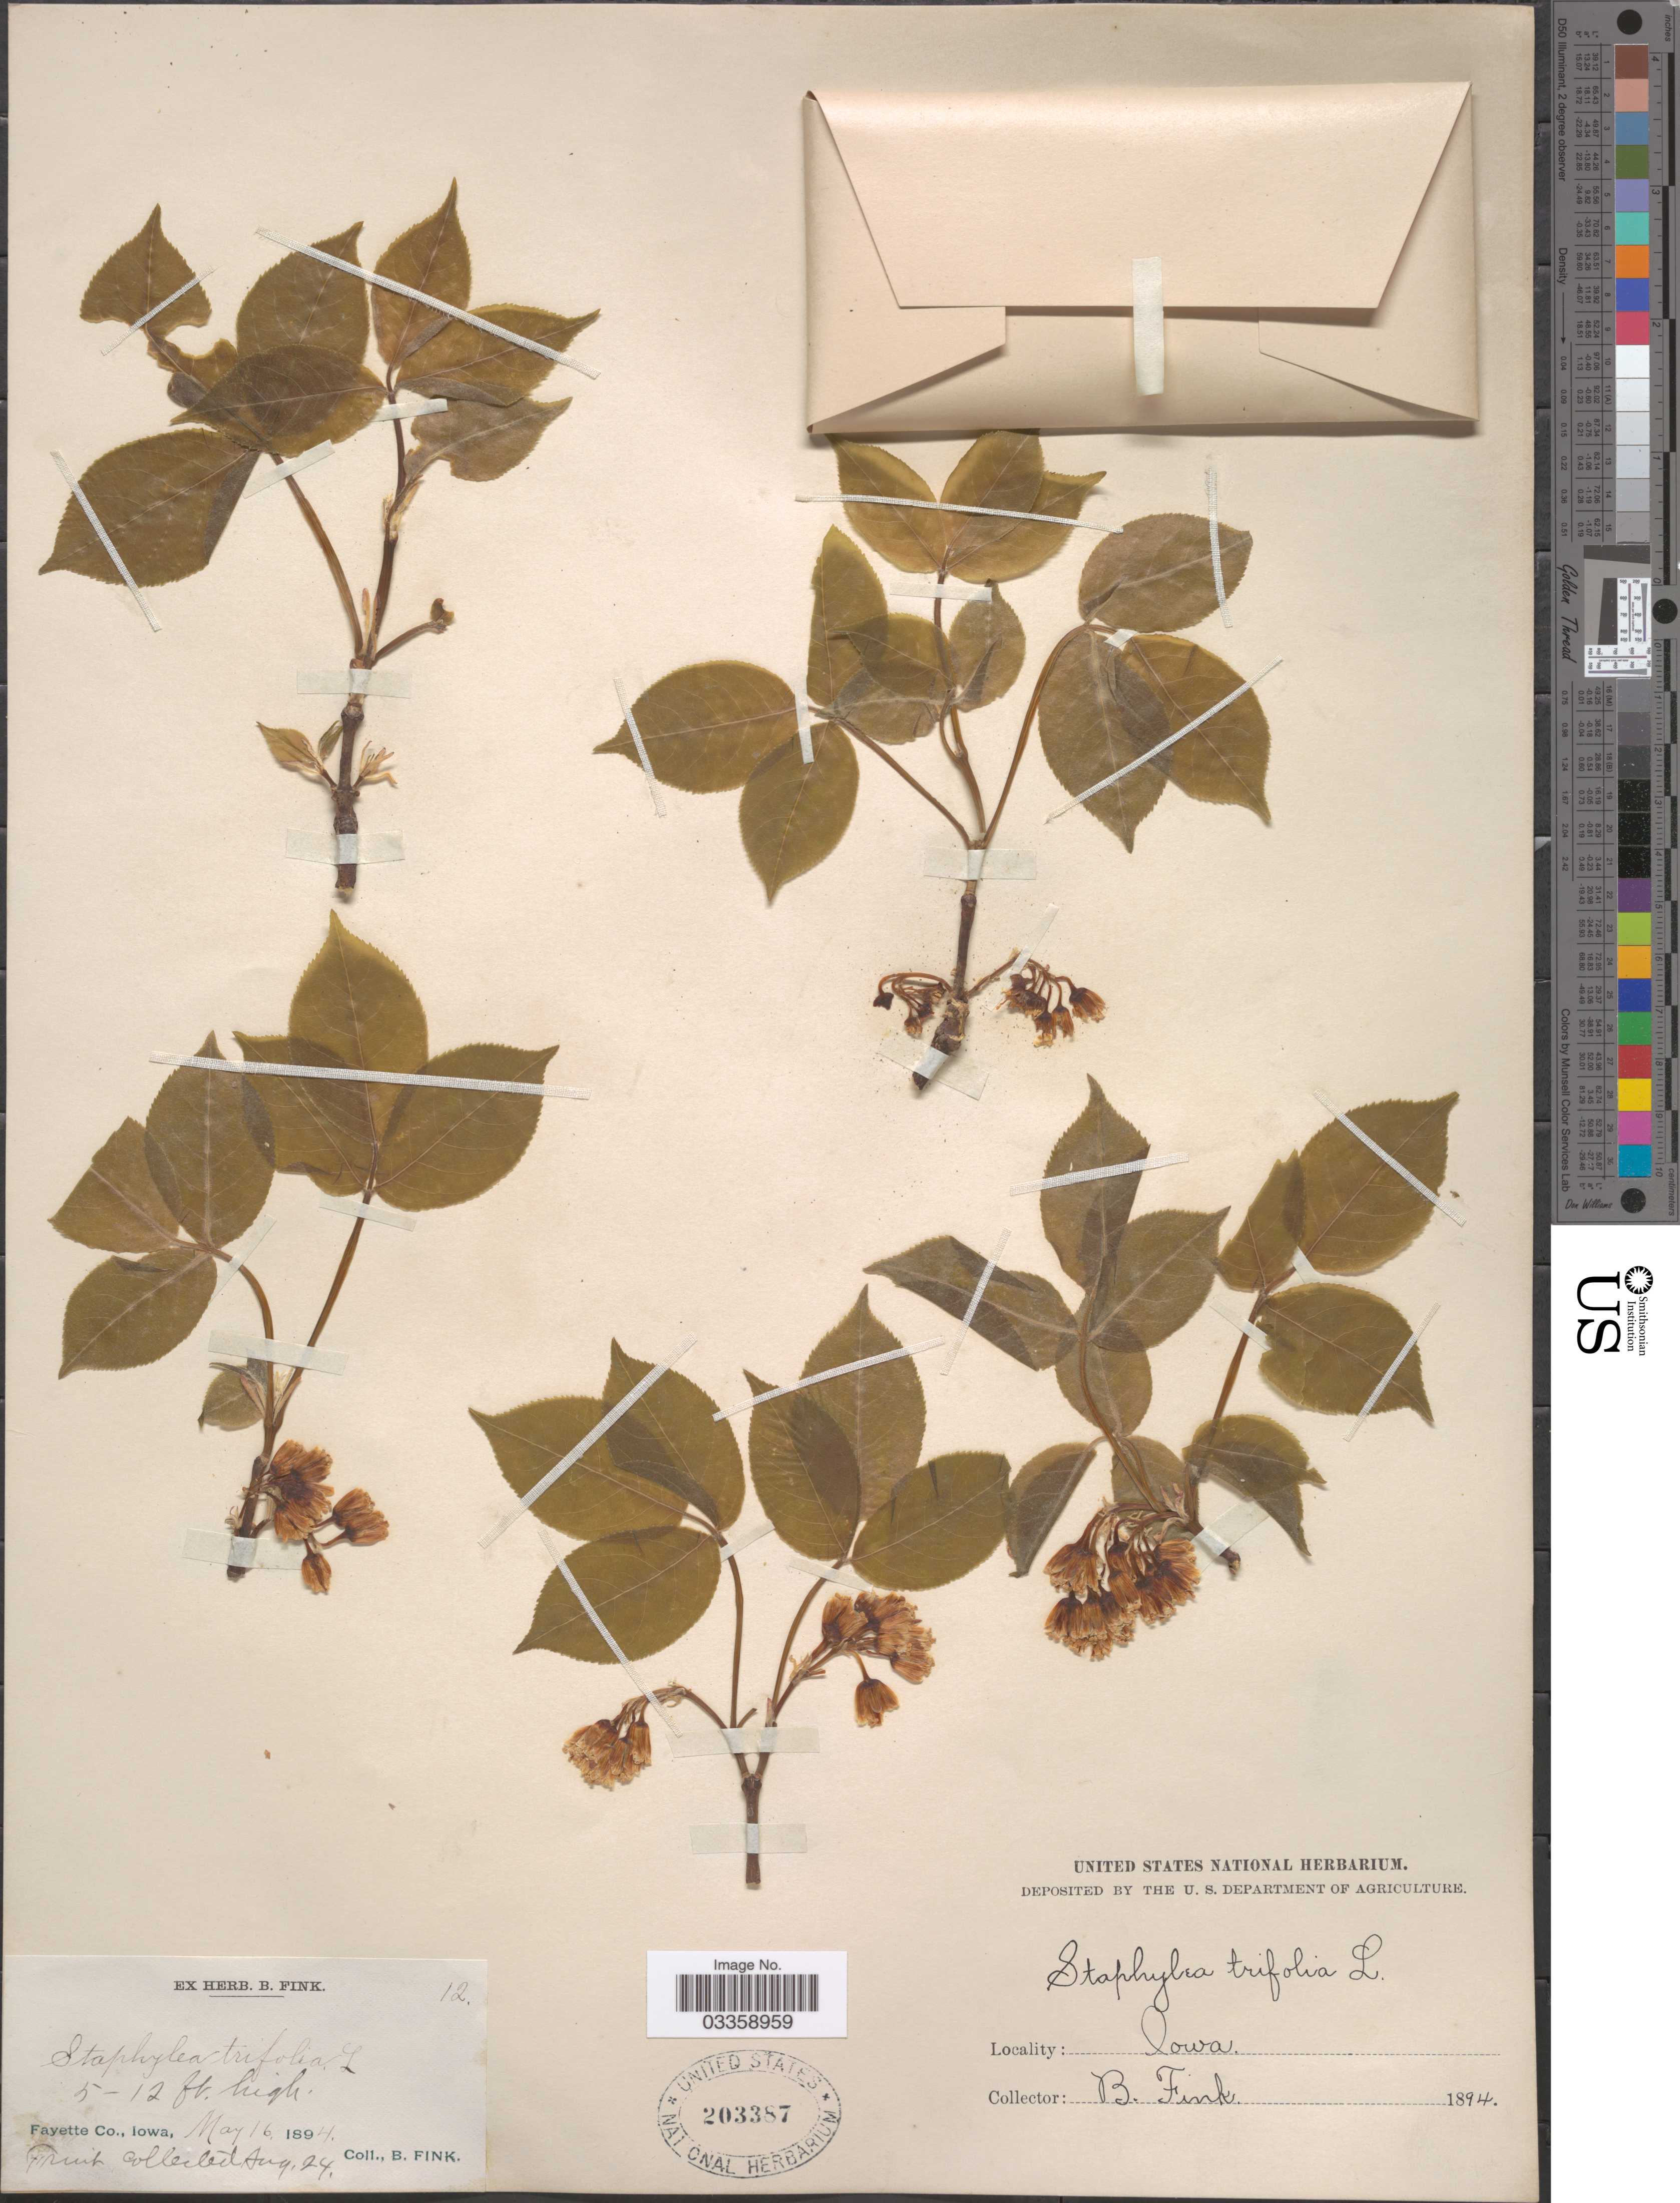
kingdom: Plantae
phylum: Tracheophyta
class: Magnoliopsida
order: Crossosomatales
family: Staphyleaceae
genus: Staphylea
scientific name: Staphylea trifolia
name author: L.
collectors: B. Fink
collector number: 12?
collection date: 1894-05-16/1894-08-24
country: United States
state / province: Iowa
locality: Fayette Co.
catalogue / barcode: US 203387